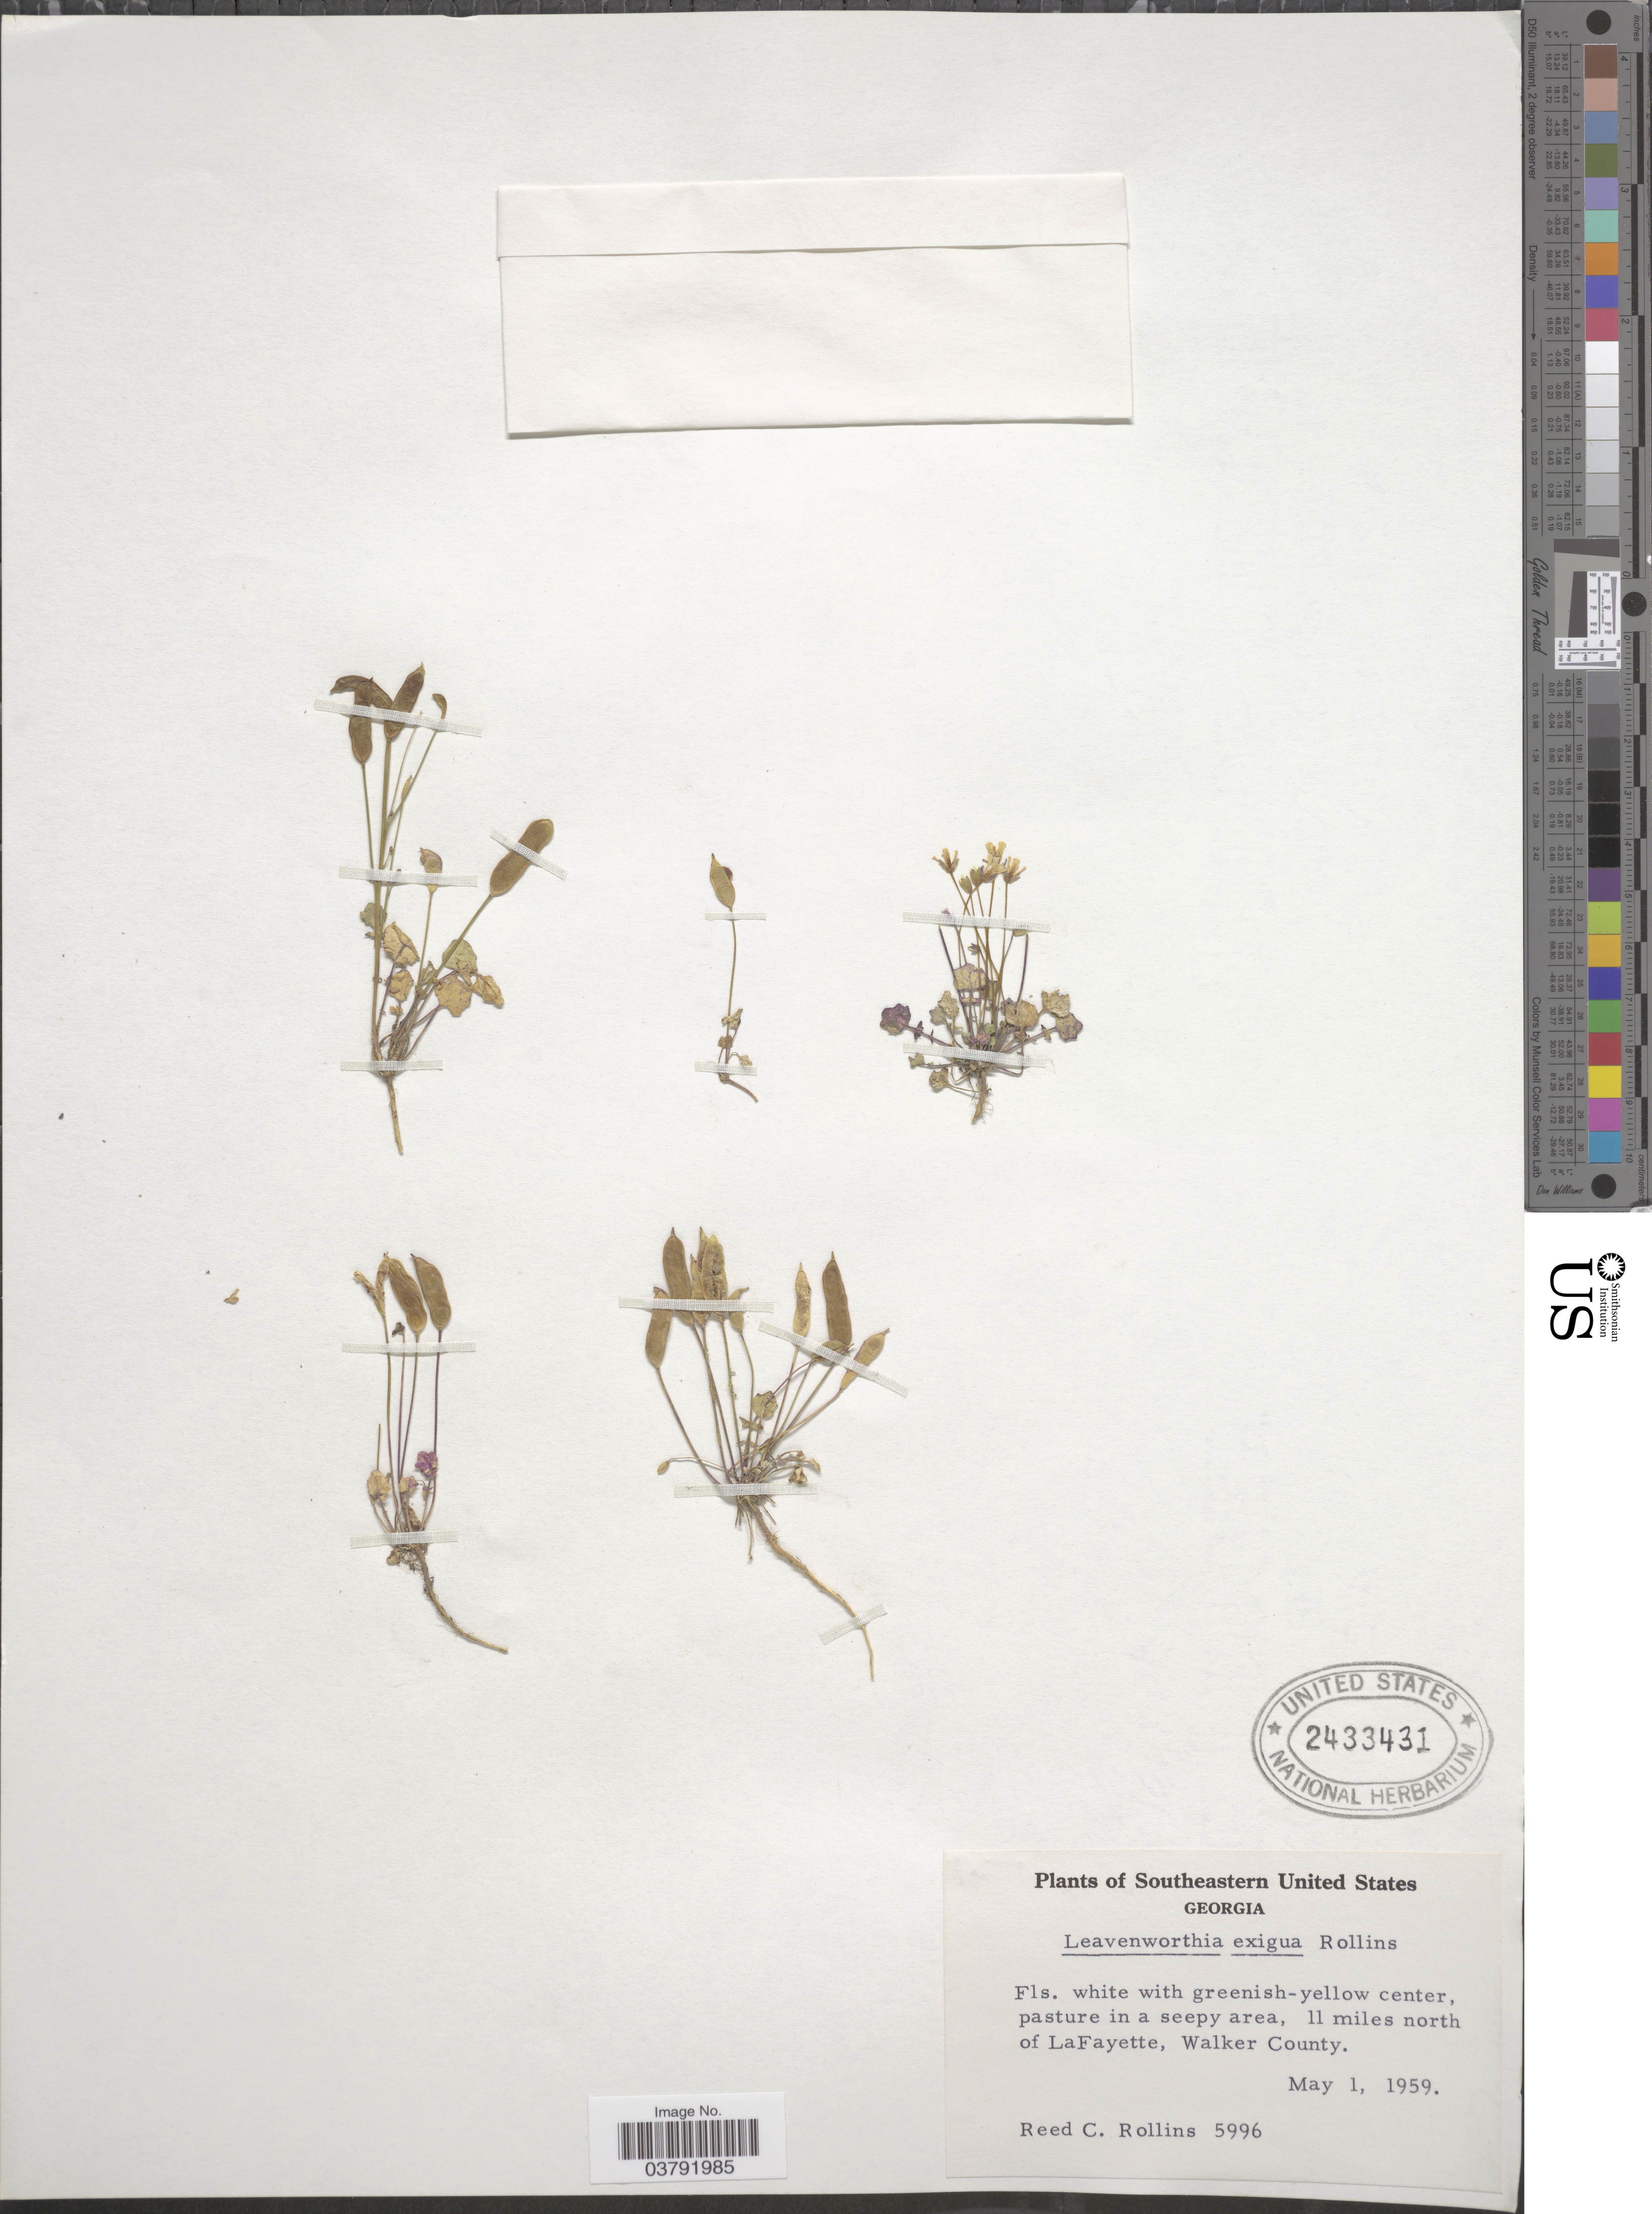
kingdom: Plantae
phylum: Tracheophyta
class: Magnoliopsida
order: Brassicales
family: Brassicaceae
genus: Leavenworthia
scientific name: Leavenworthia exigua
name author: Rollins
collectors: R. C. Rollins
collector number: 5996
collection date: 1959-05-01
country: United States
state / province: Georgia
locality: Southeastern United States. 11 miles north of LaFayette, Walker County.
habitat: pasture in a seepy area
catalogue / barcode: US 2433431